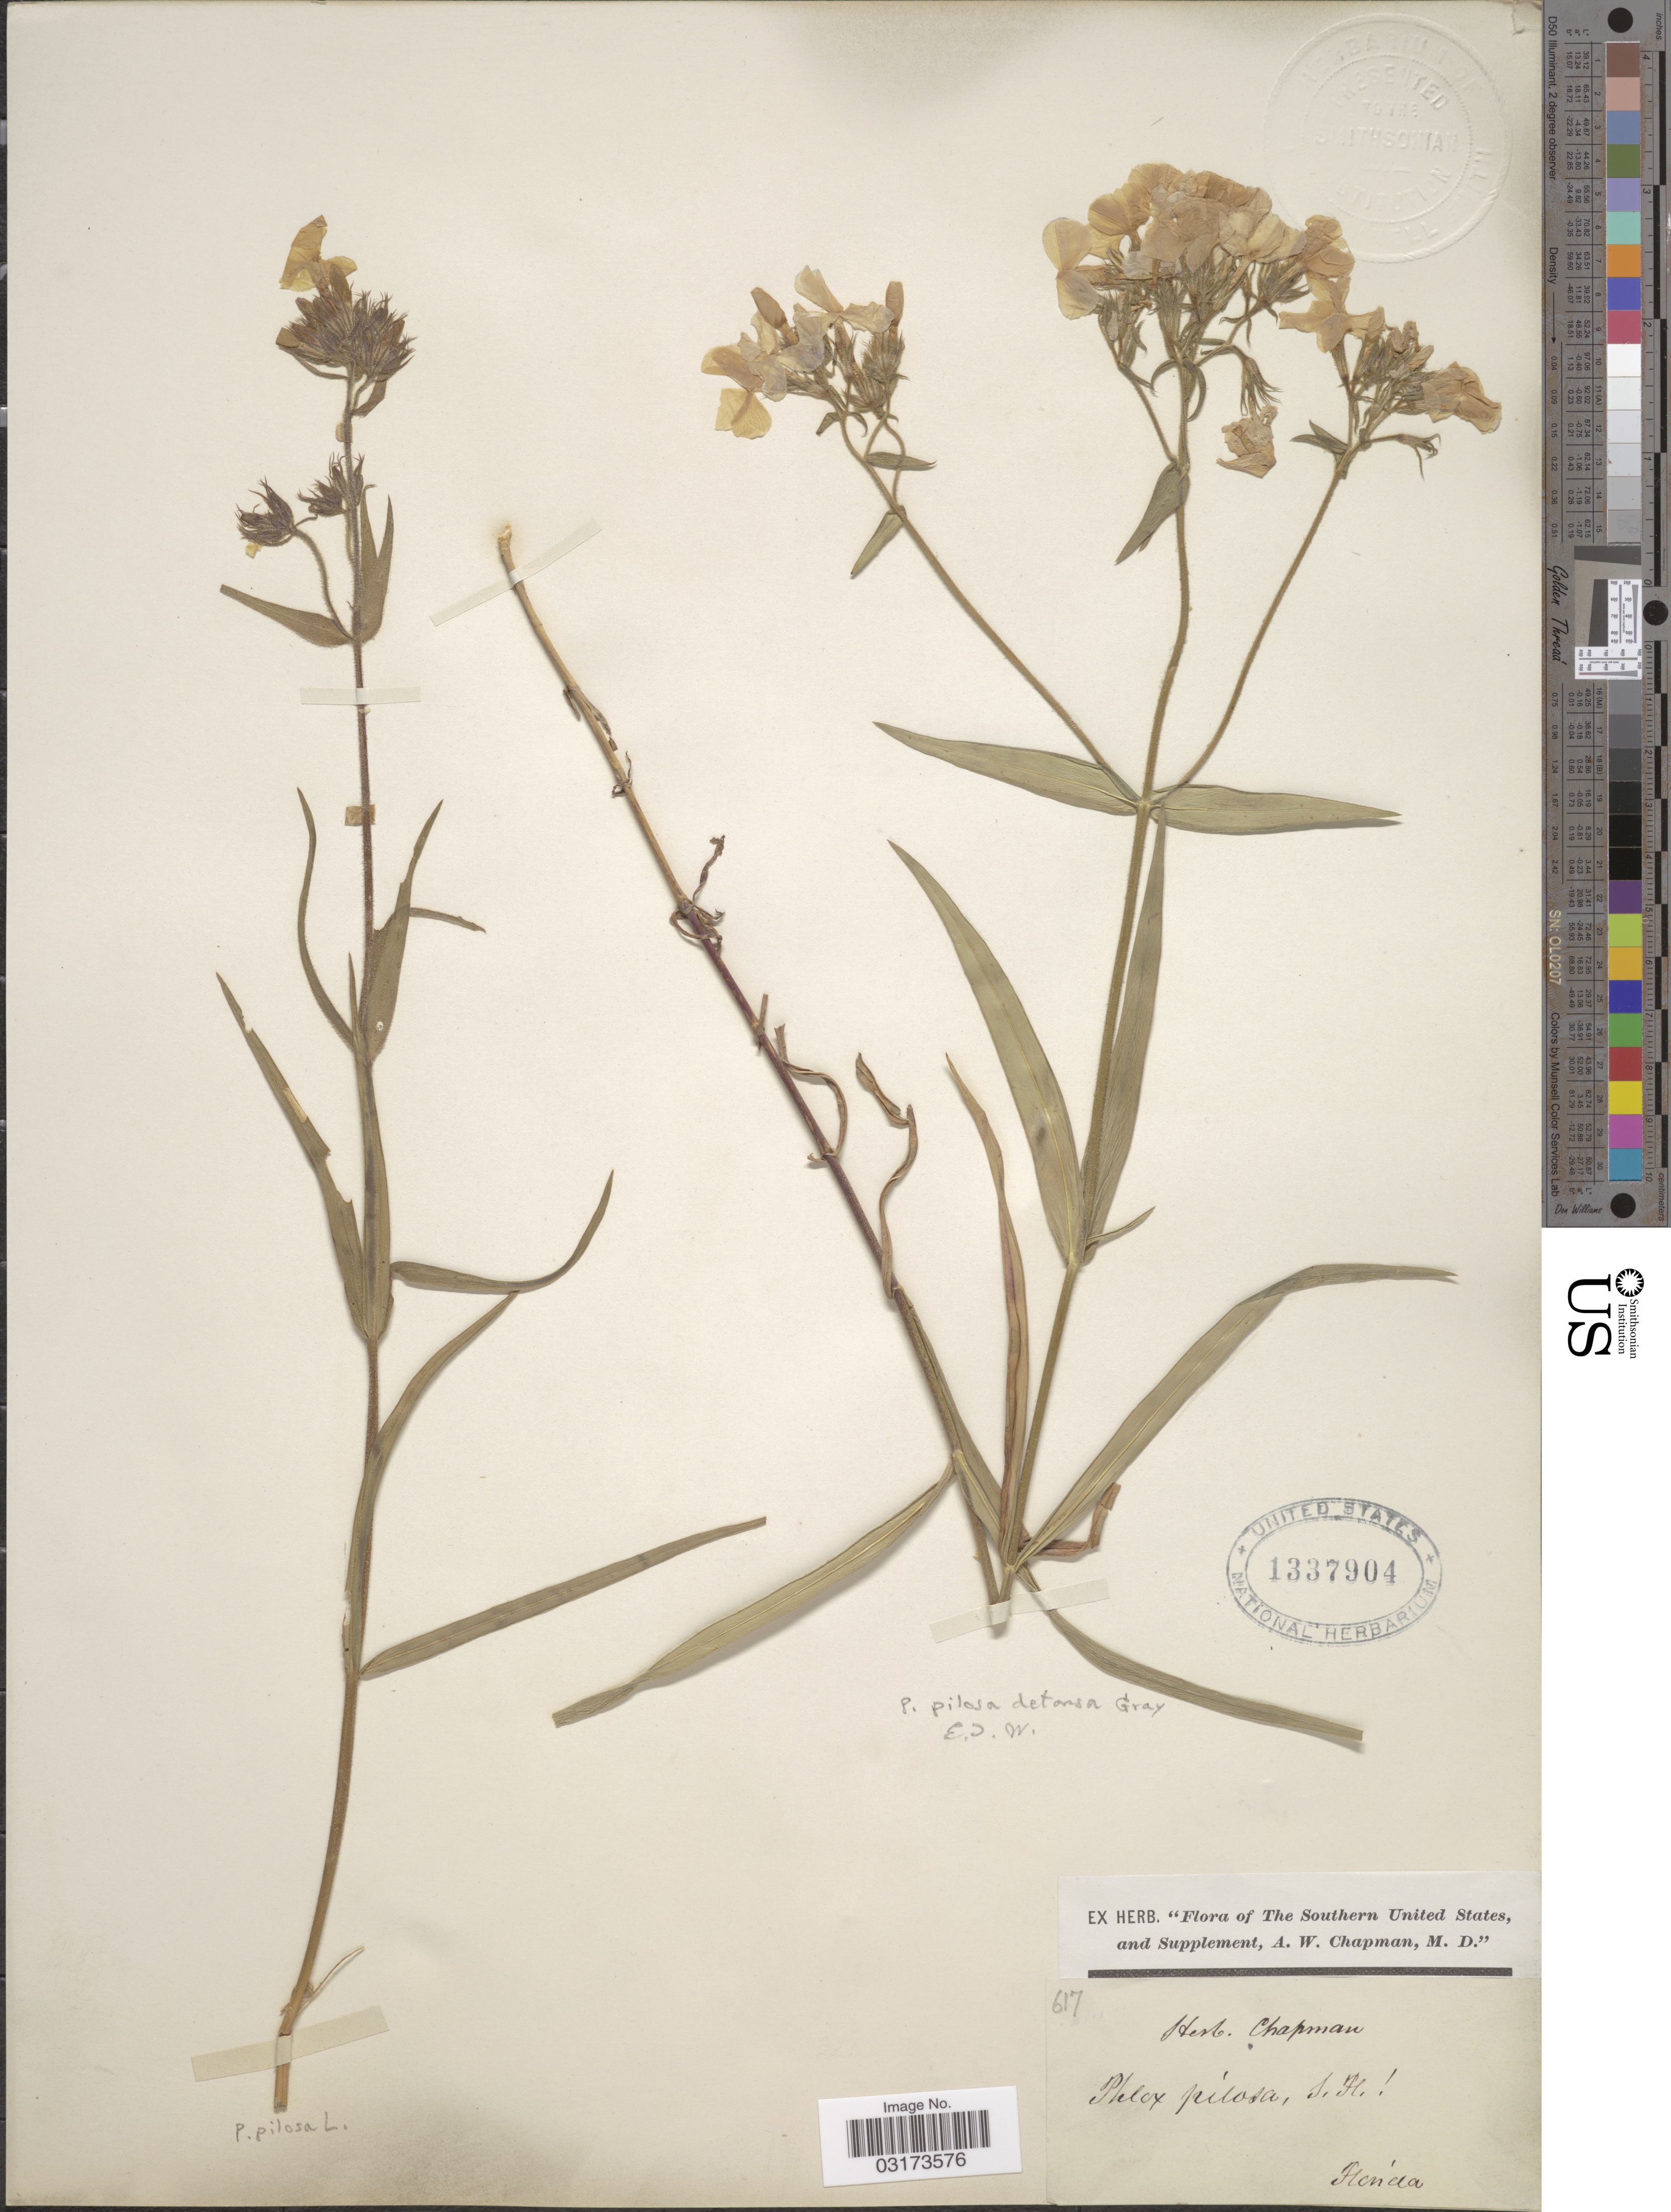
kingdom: Plantae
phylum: Tracheophyta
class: Magnoliopsida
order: Ericales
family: Polemoniaceae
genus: Phlox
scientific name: Phlox pilosa var. detonsa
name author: A. Gray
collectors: ex herb. A.W. Chapman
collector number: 617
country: United States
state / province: Florida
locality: Southern United States.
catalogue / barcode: US 1337904